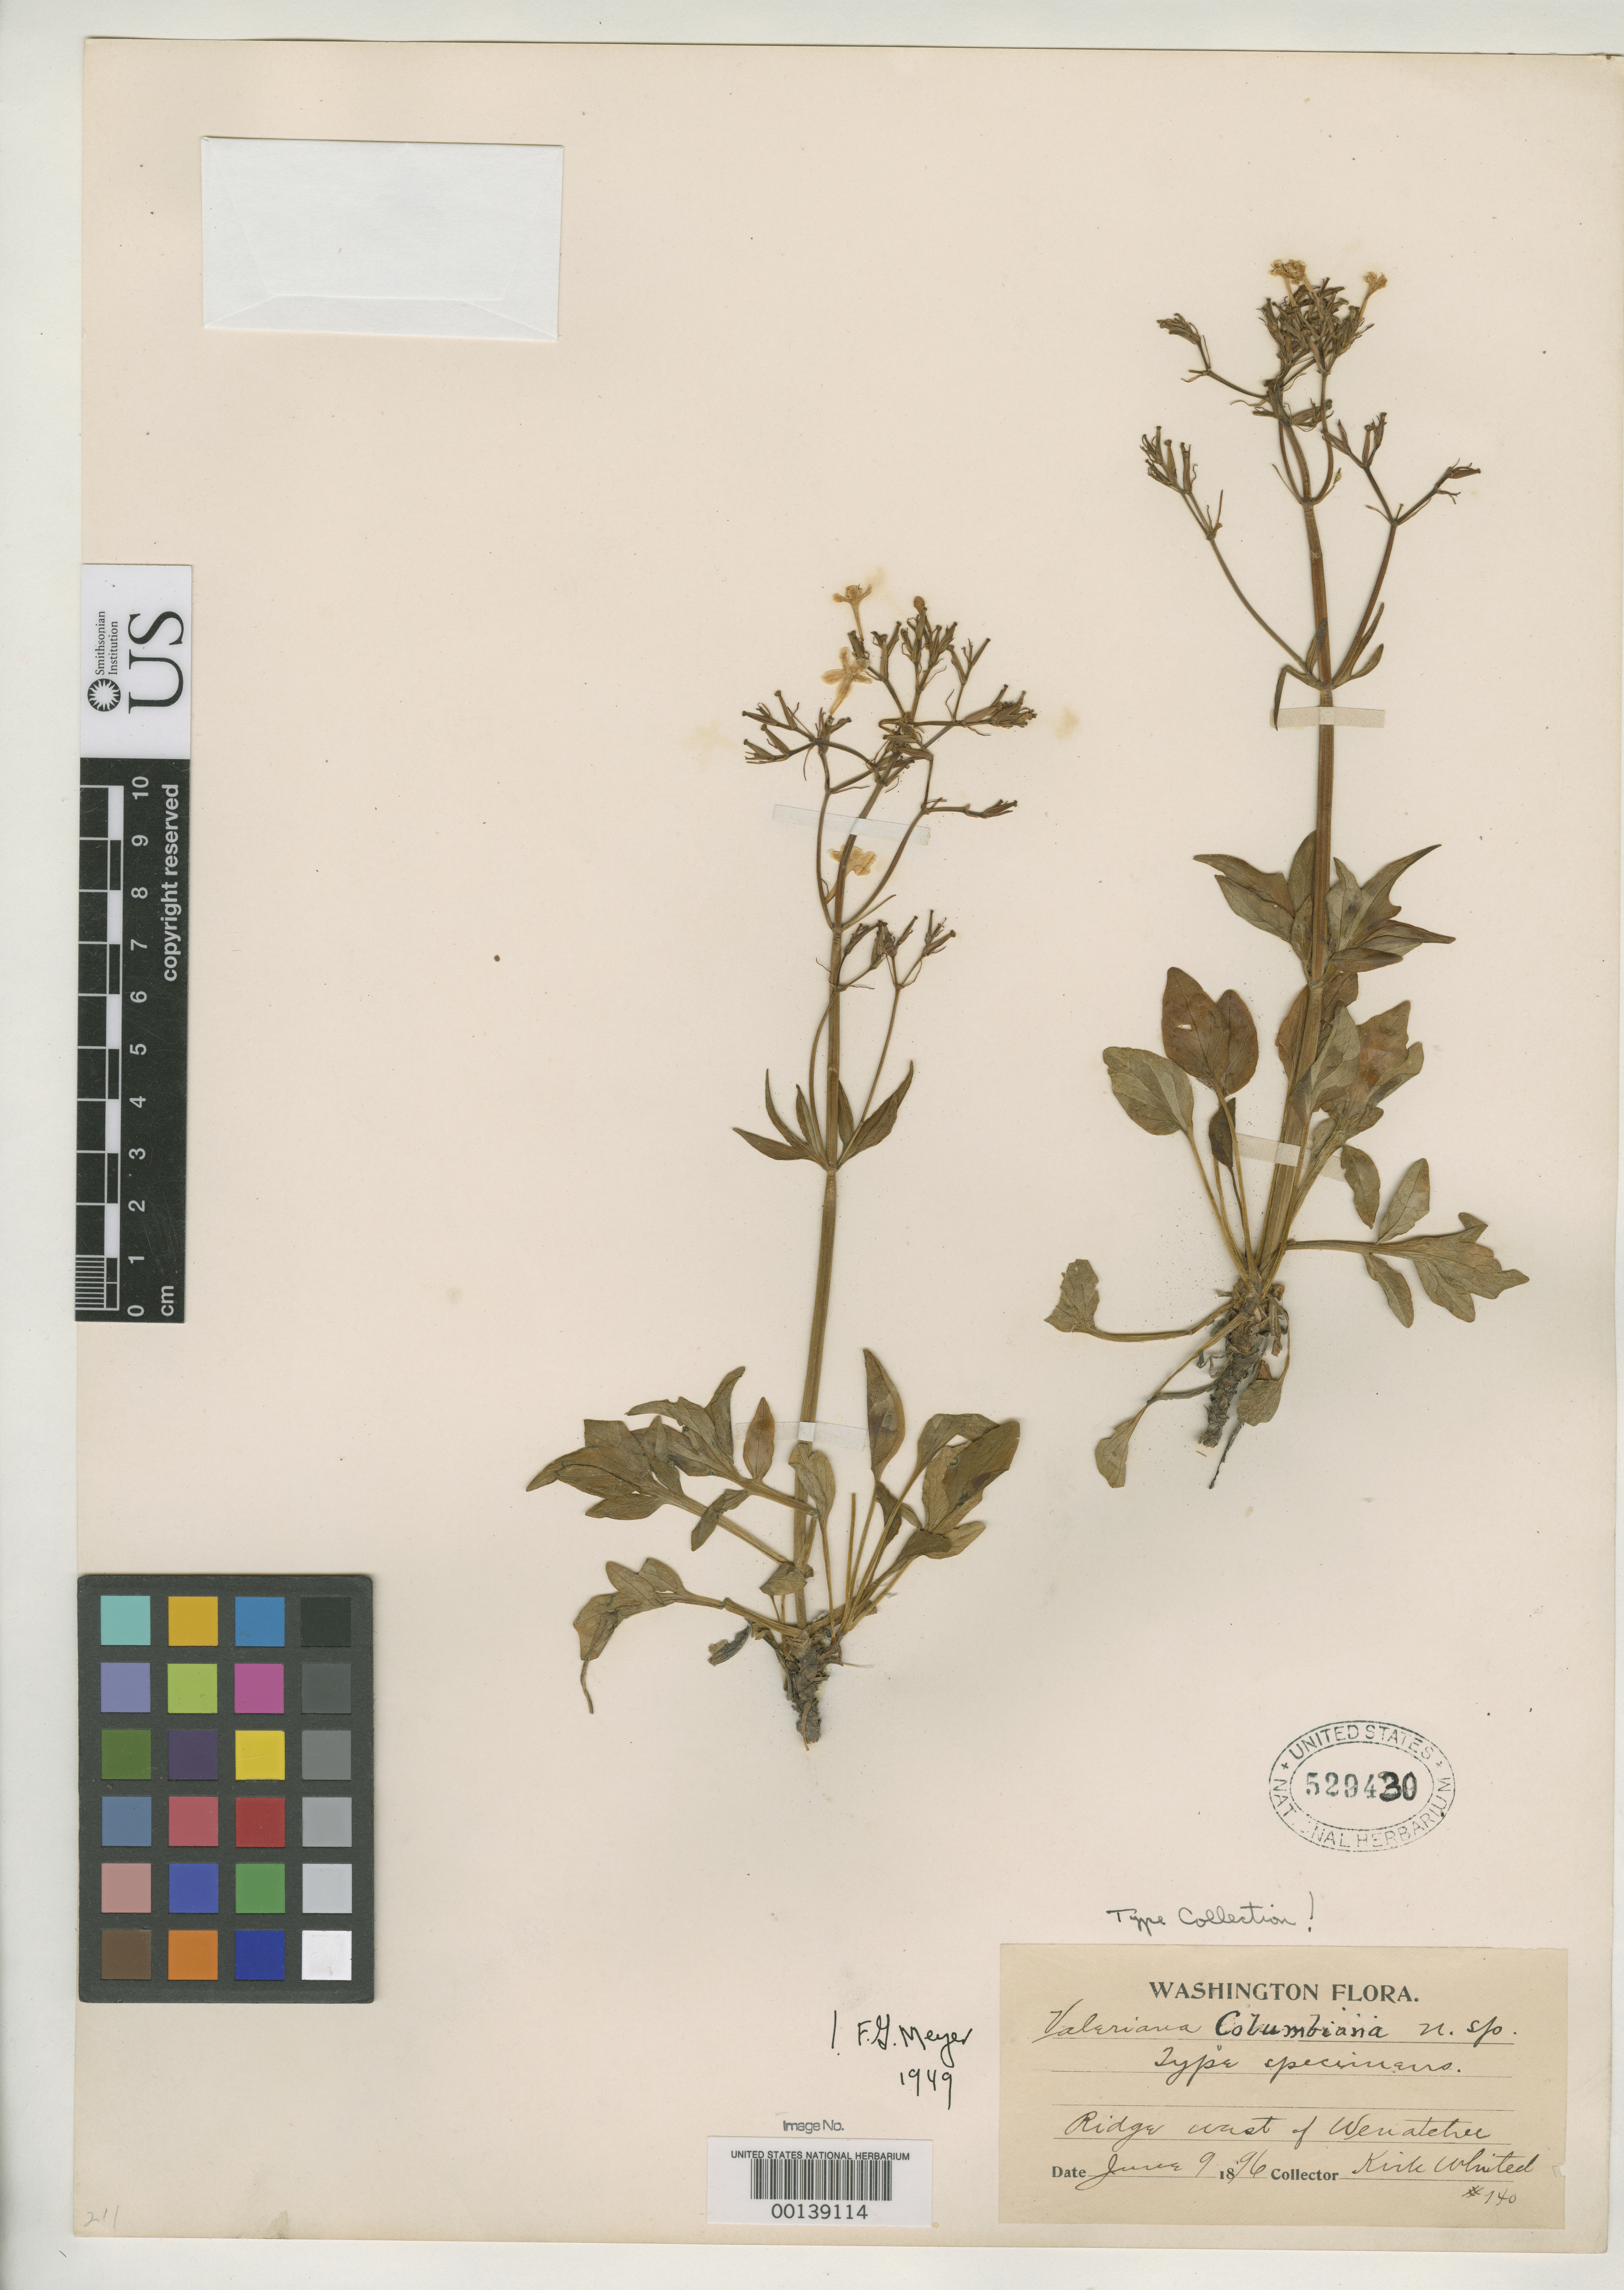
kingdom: Plantae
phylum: Tracheophyta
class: Magnoliopsida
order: Dipsacales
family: Caprifoliaceae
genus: Valeriana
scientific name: Valeriana columbiana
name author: Piper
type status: Type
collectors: K. Whited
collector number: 140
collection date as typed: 09 Jun 1896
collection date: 1896-06-09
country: United States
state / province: Washington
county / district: Chelan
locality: Wenatchee.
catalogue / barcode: US 529430